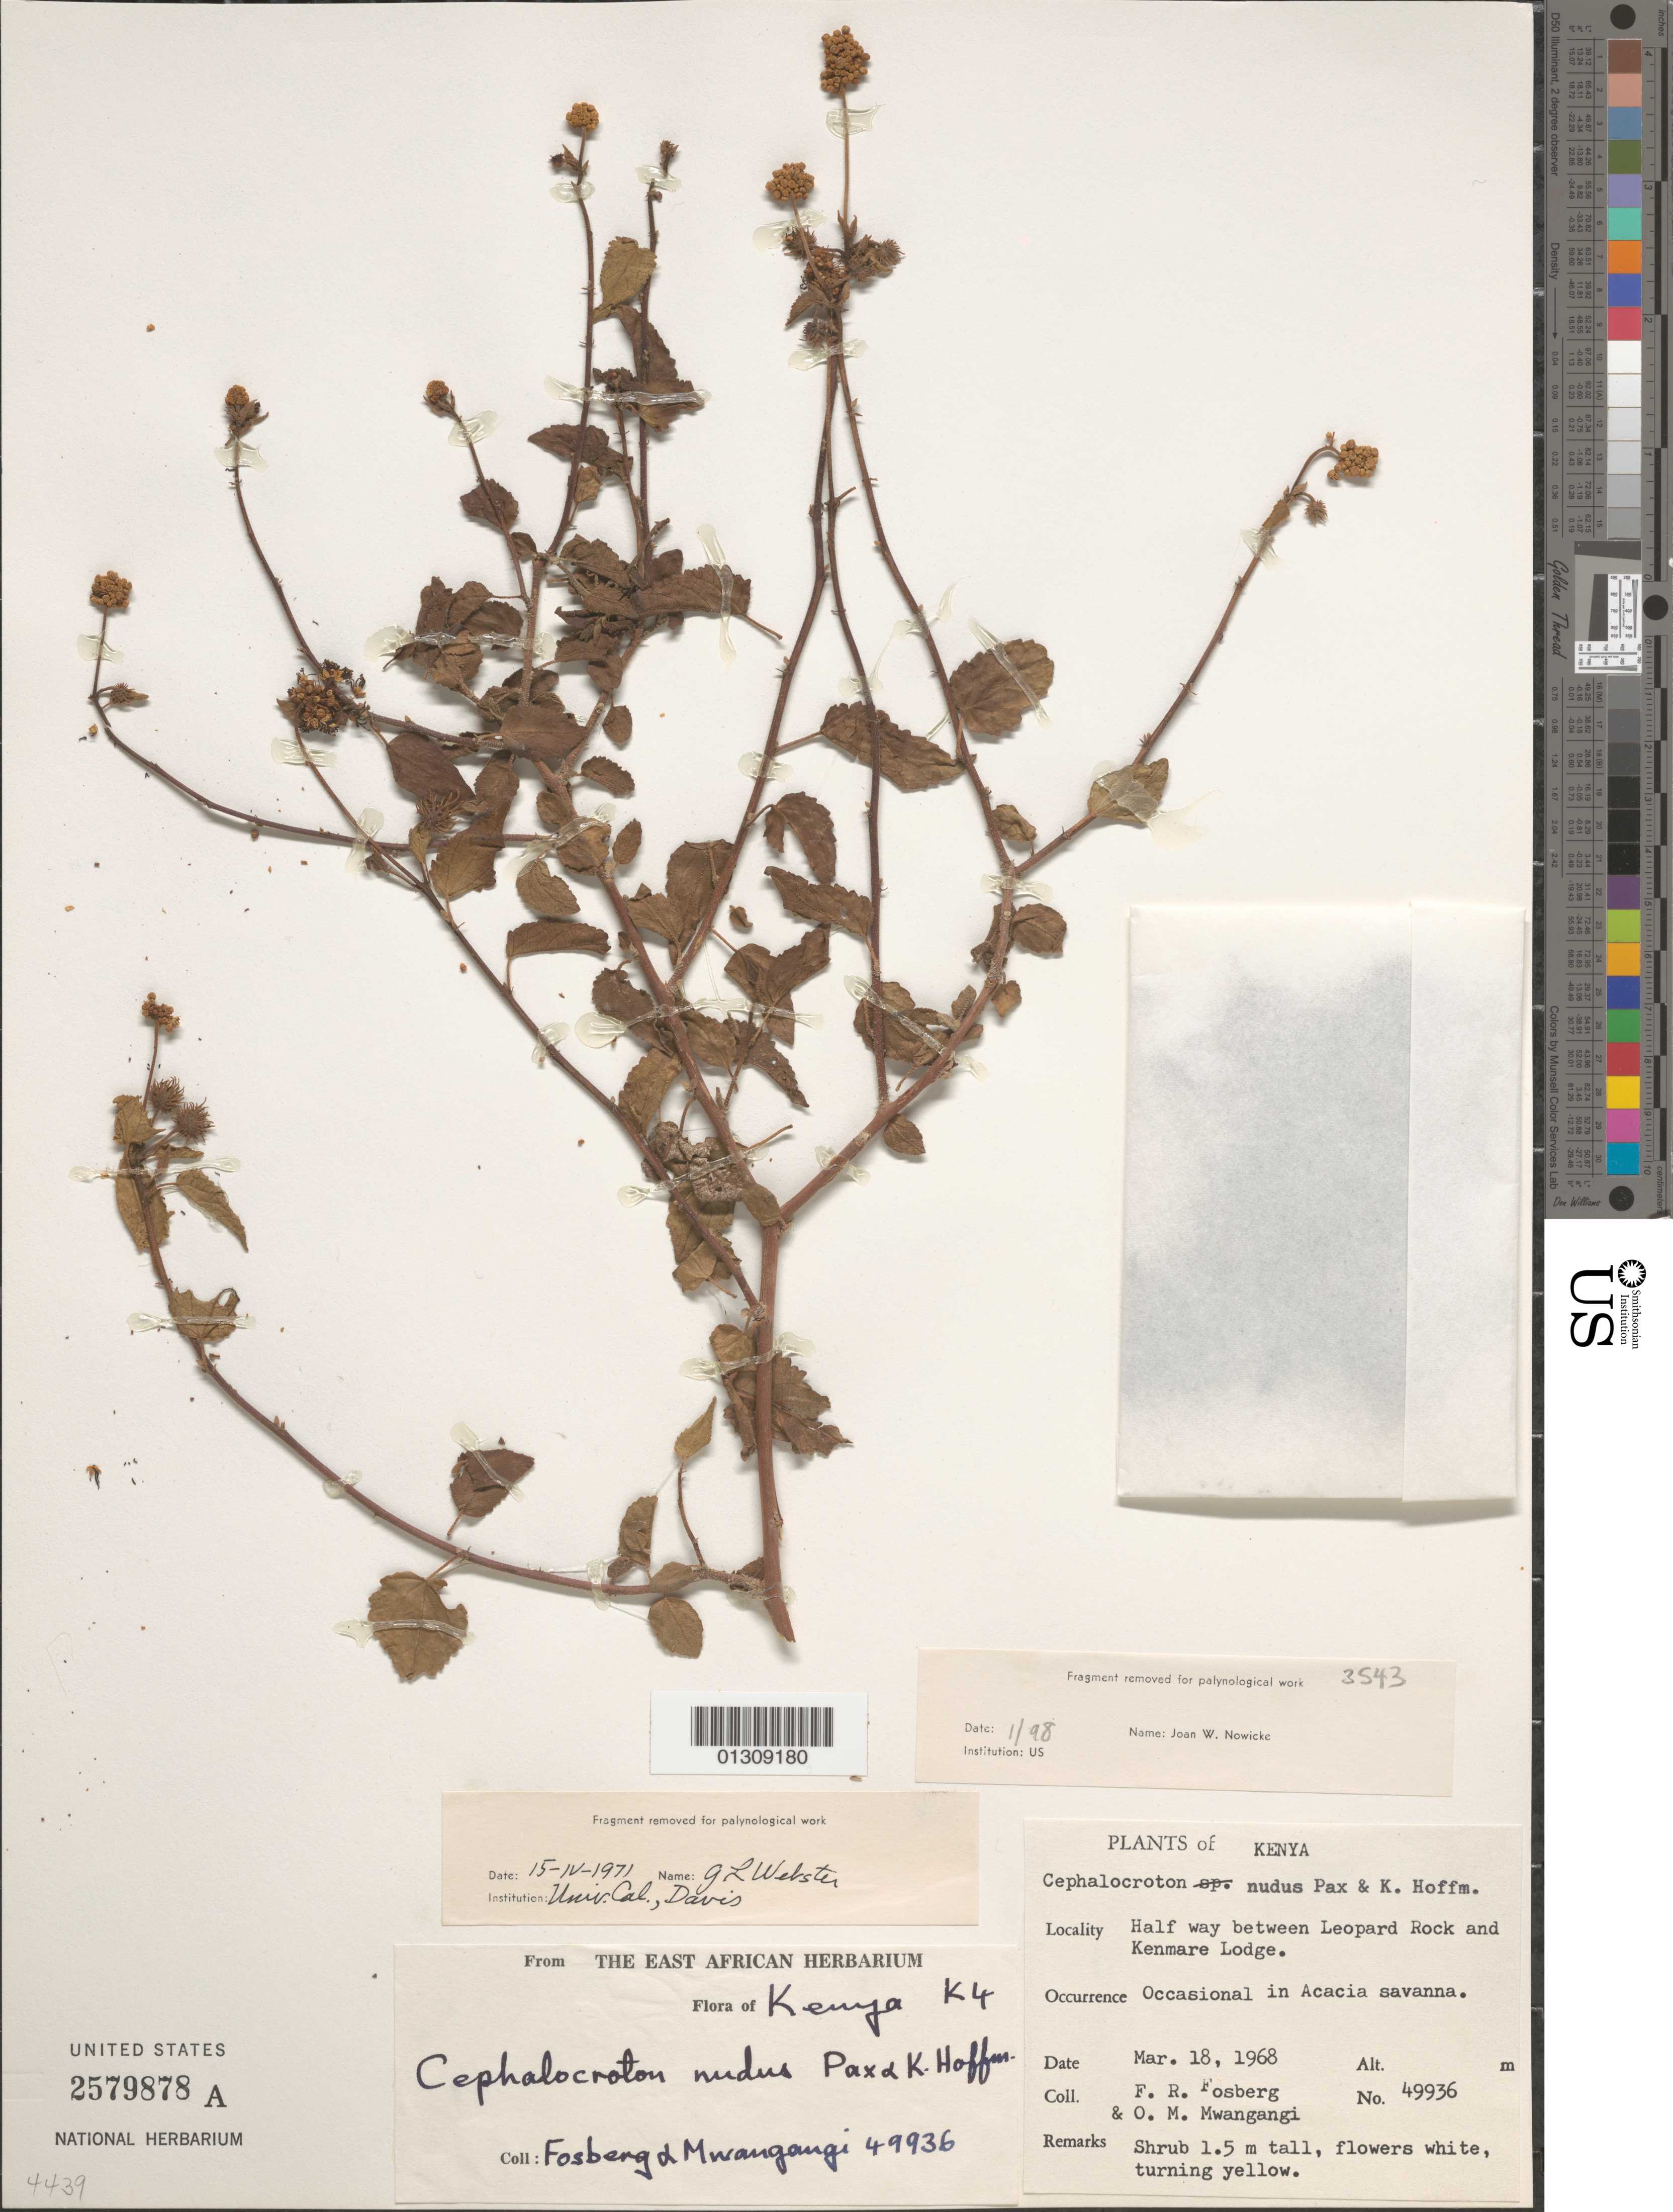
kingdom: Plantae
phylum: Tracheophyta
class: Magnoliopsida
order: Malpighiales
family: Euphorbiaceae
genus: Cephalocroton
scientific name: Cephalocroton nudus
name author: Pax ex K. Hoffm.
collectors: F. R. Fosberg & O. M. Mwangangi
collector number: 49936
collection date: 1968-03-18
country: Kenya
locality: Half way between Leopard Rock and Kenmare Lodge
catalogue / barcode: US 2579878